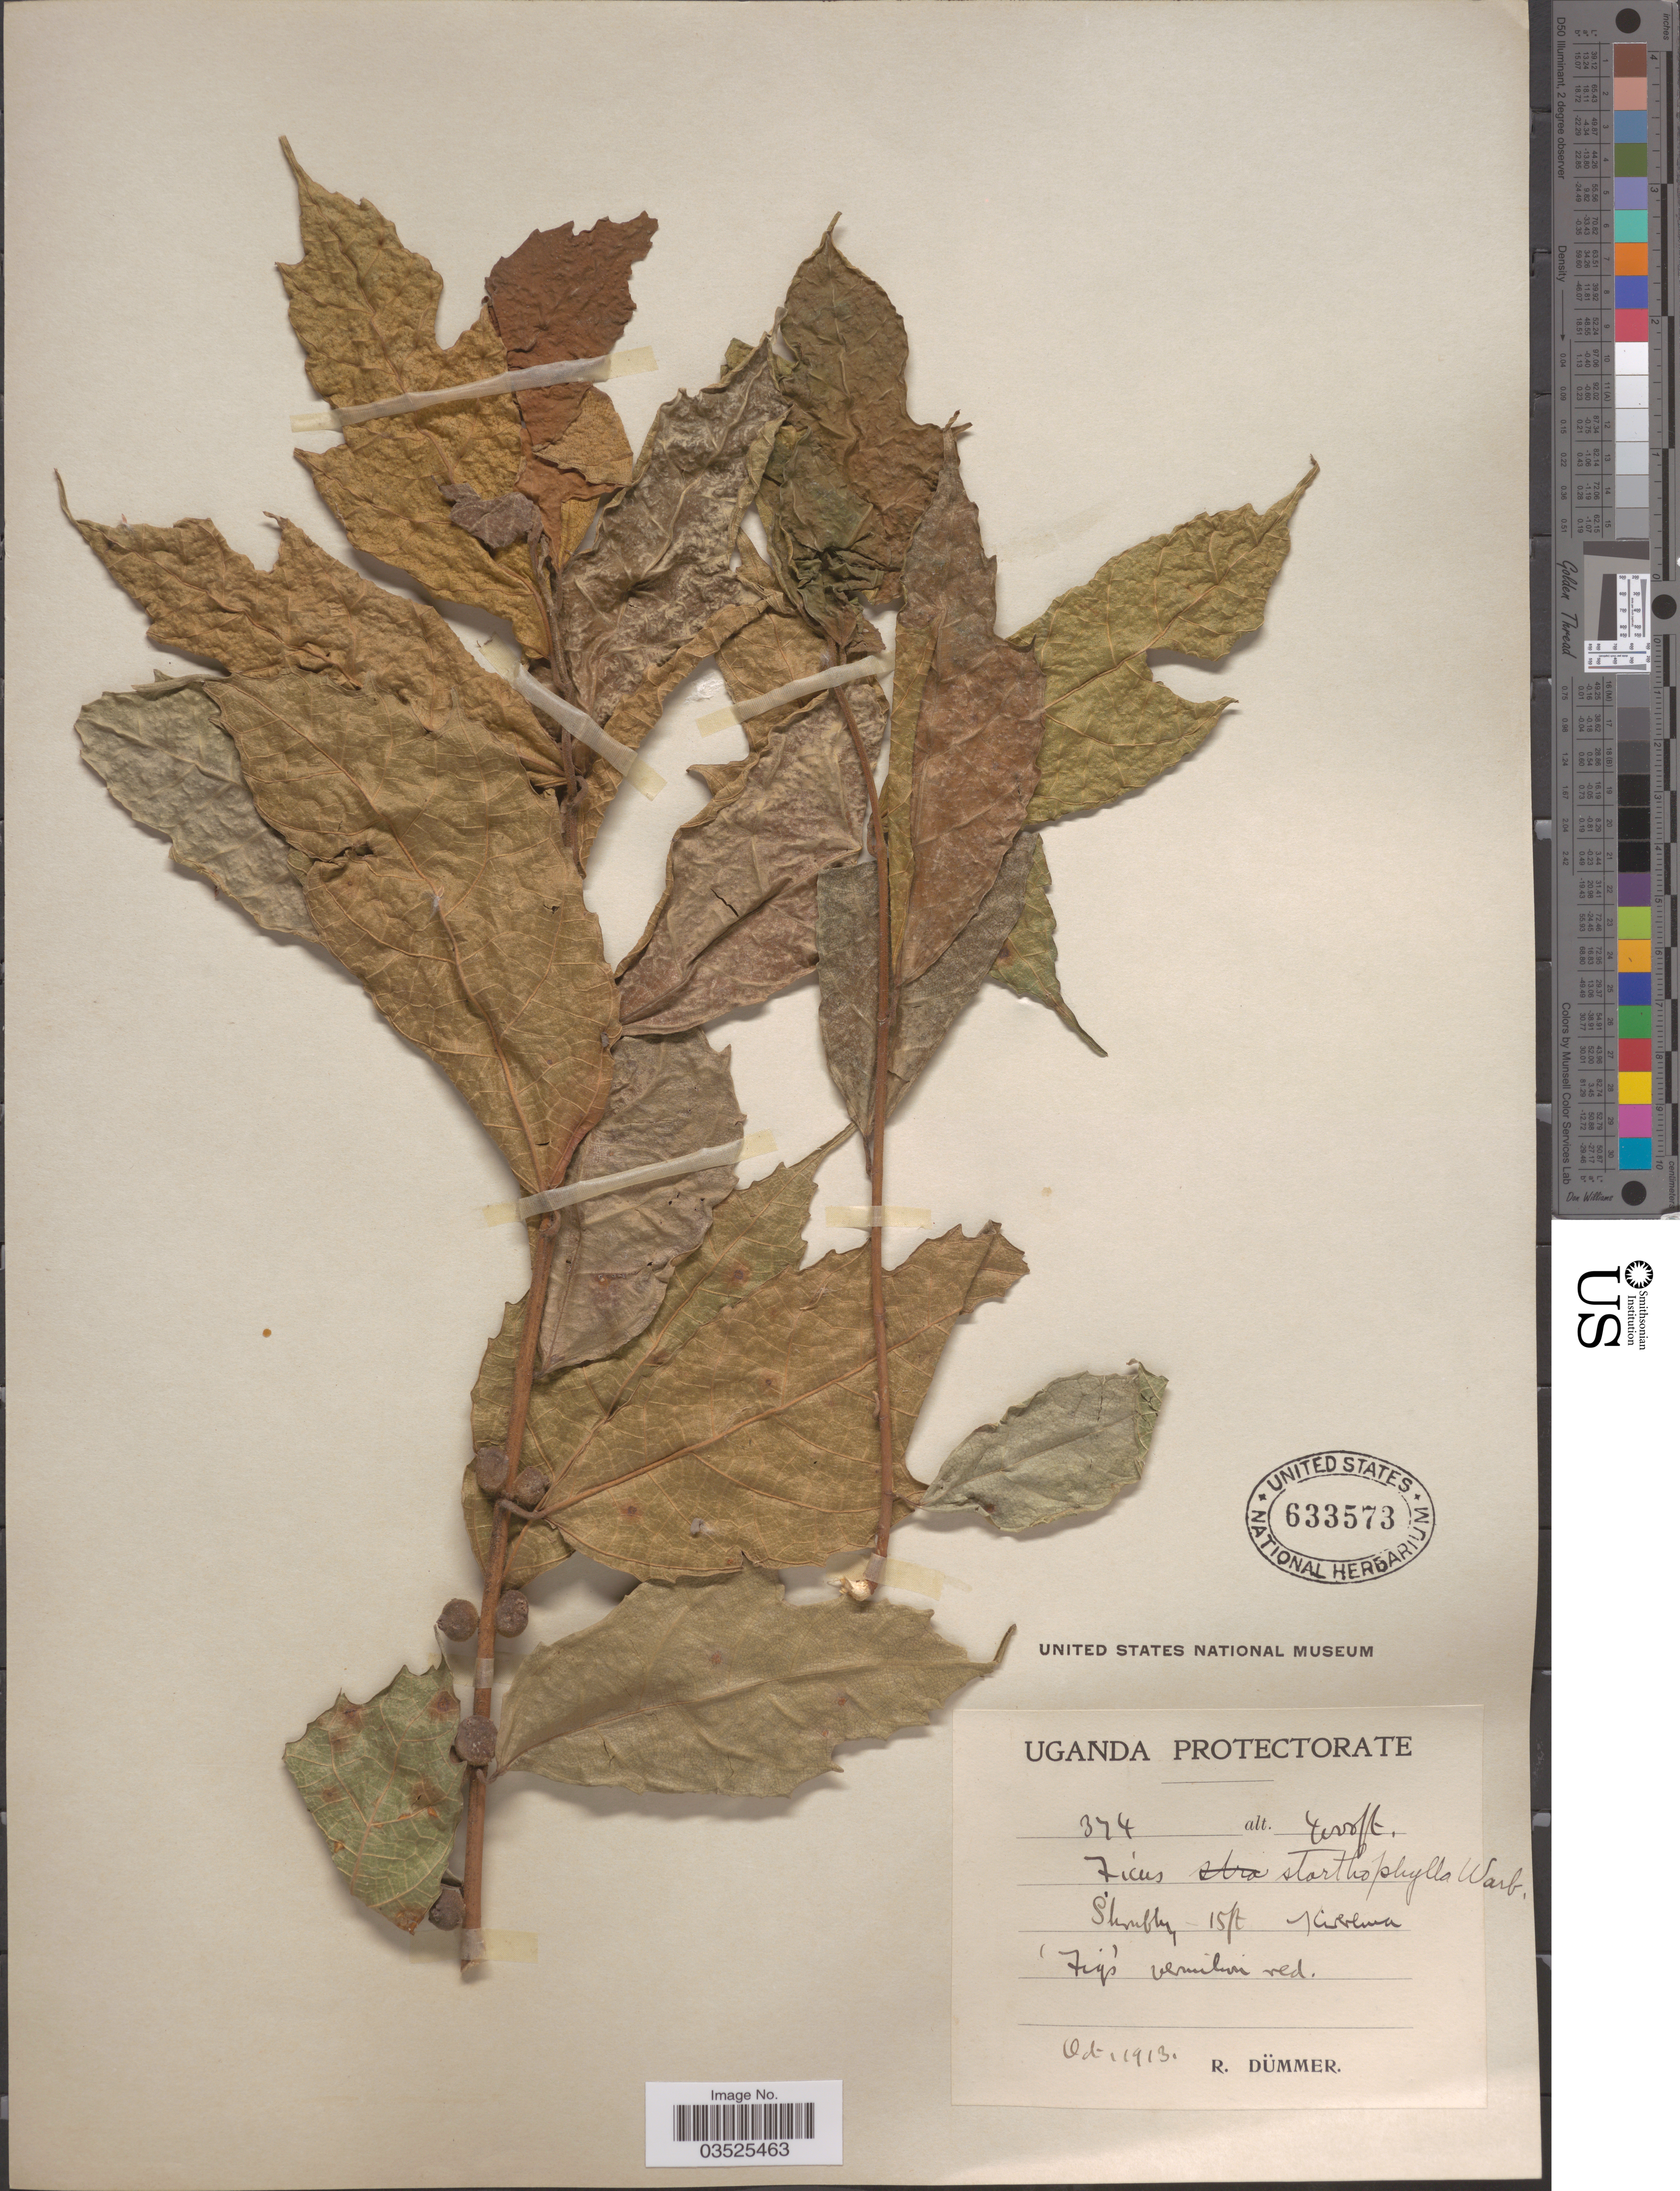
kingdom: Plantae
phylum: Tracheophyta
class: Magnoliopsida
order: Rosales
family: Moraceae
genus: Ficus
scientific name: Ficus storthophylla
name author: Warb.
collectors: R. A. Dümmer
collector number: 374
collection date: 1913-10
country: Uganda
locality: Uganda Protectorate. Kibowa*.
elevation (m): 1219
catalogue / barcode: US 633573